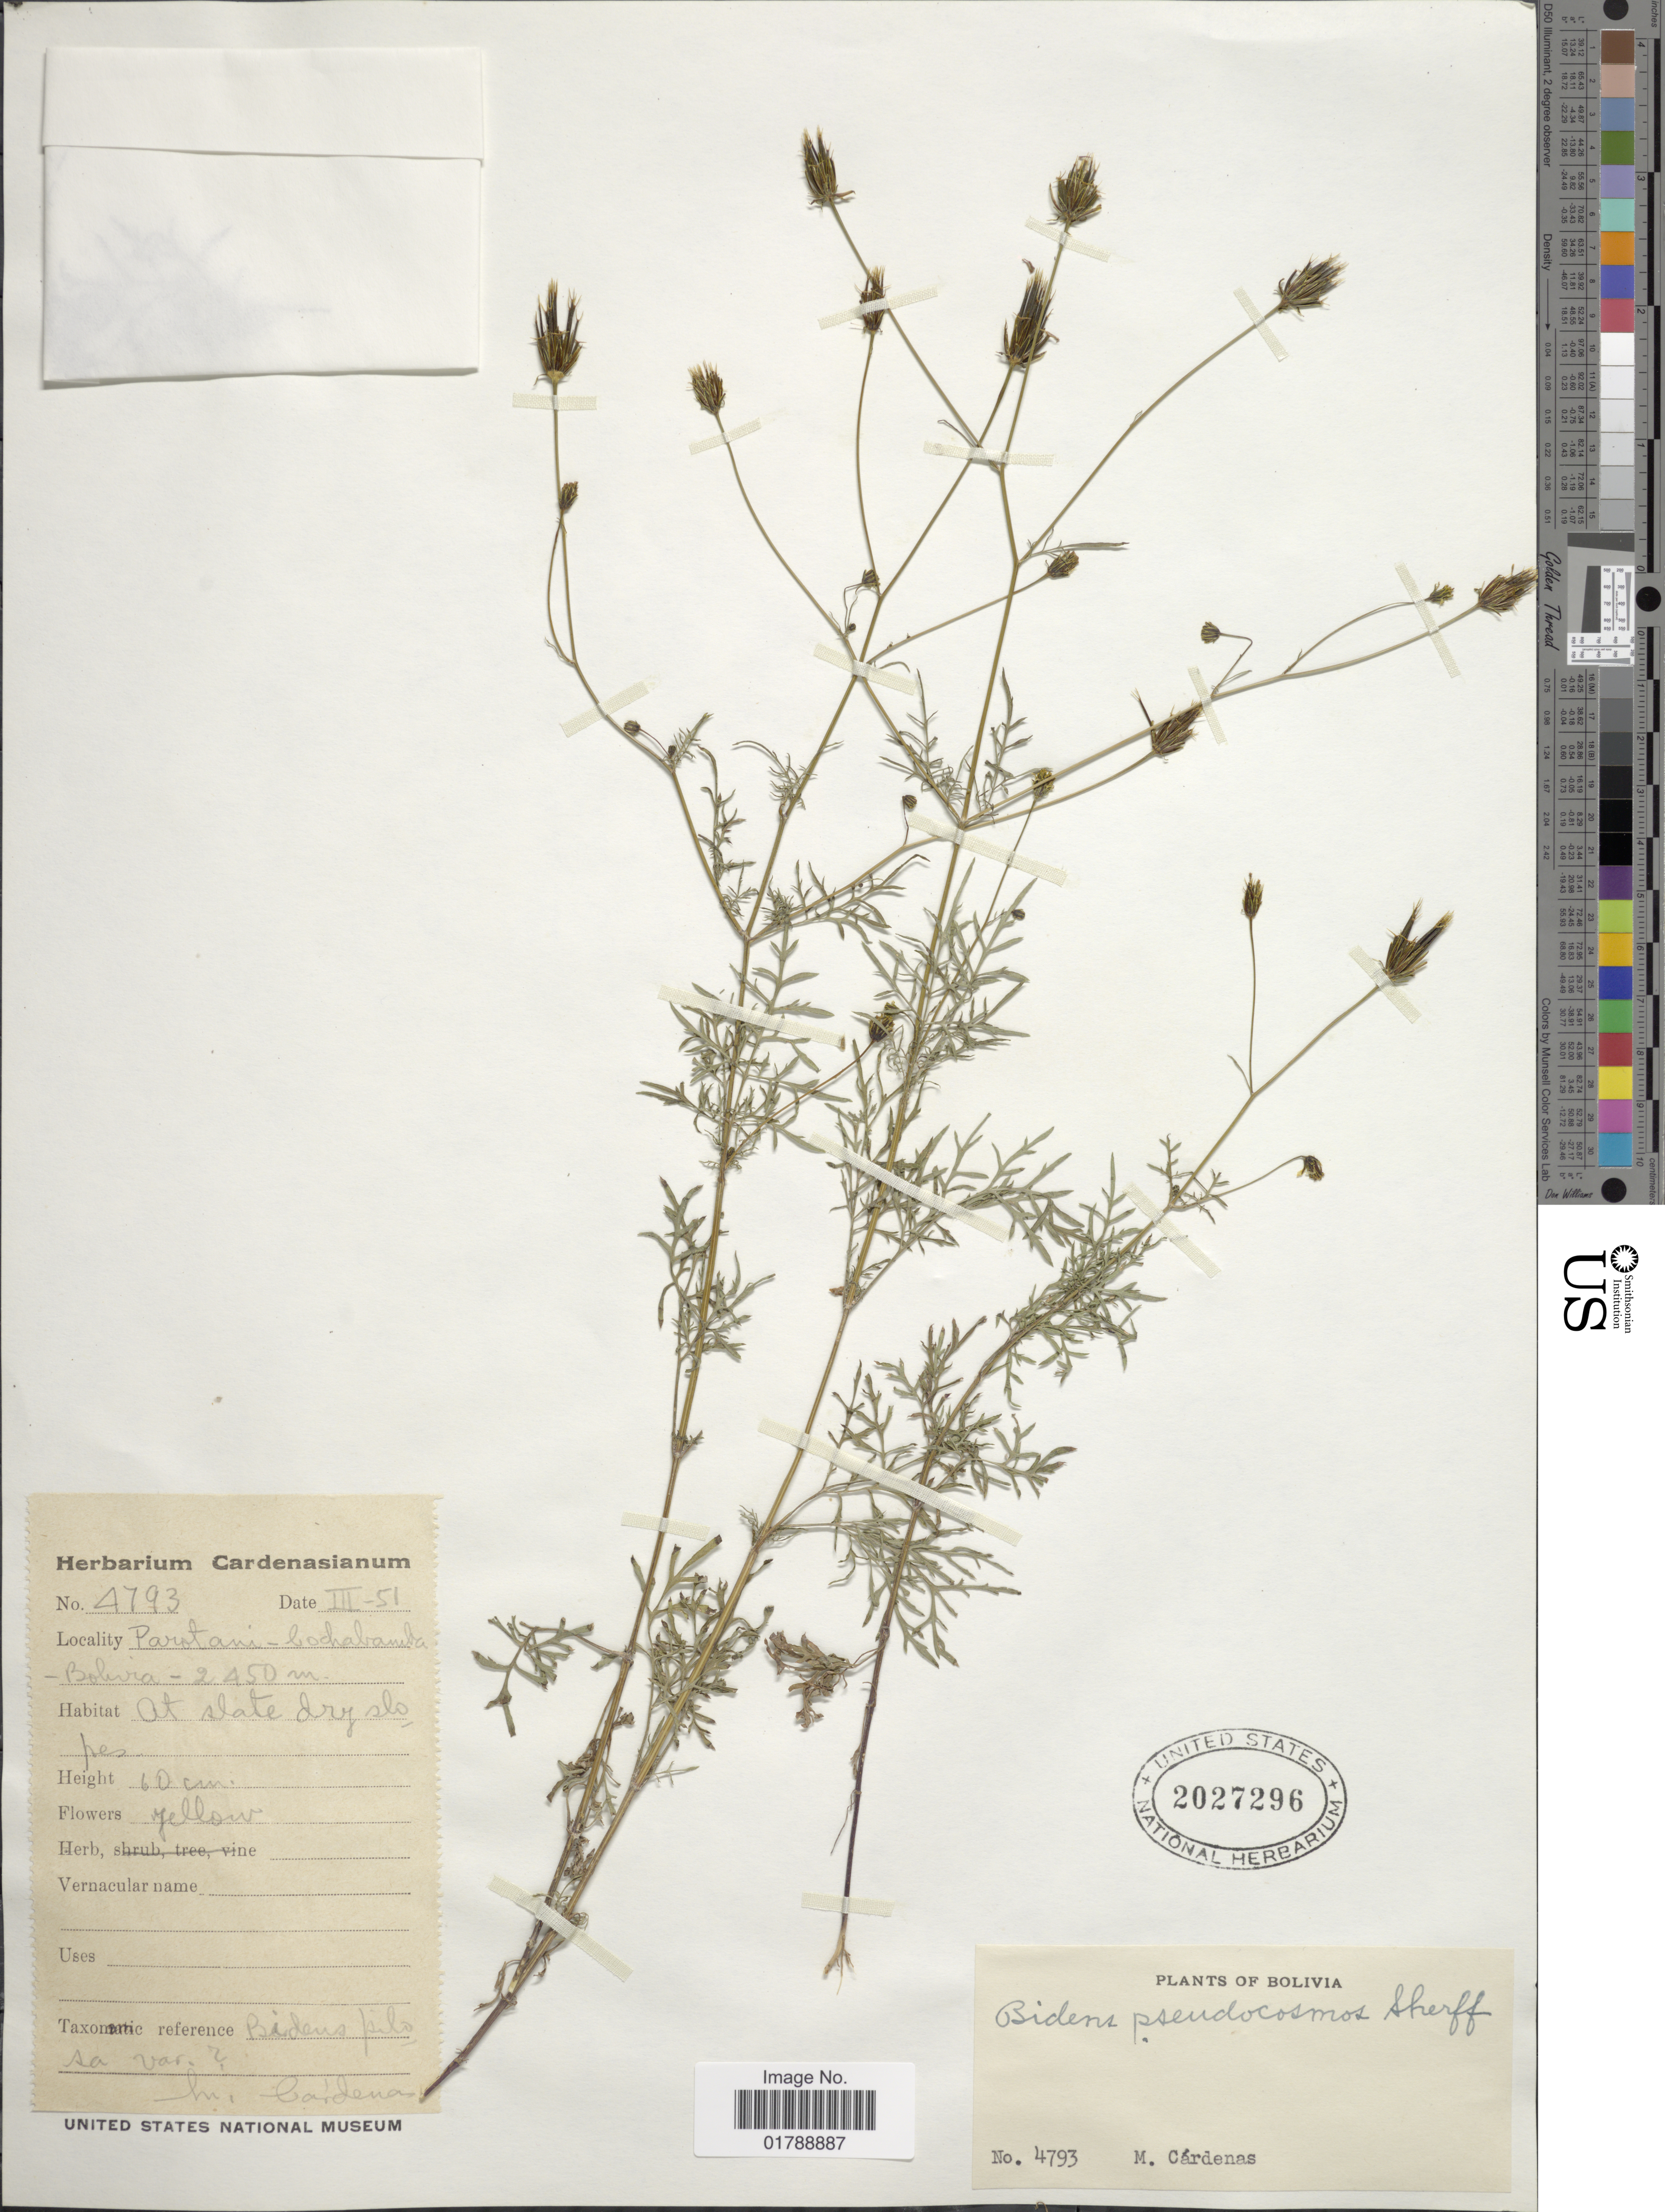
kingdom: Plantae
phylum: Tracheophyta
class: Magnoliopsida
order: Asterales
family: Asteraceae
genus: Bidens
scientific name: Bidens pseudocosmos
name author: Sherff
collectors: M. Cárdenas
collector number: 4793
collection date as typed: Transcribed d/m/y: /3/51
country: Bolivia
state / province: Cochabamba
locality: Parotani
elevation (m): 2450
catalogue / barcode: US 2027296